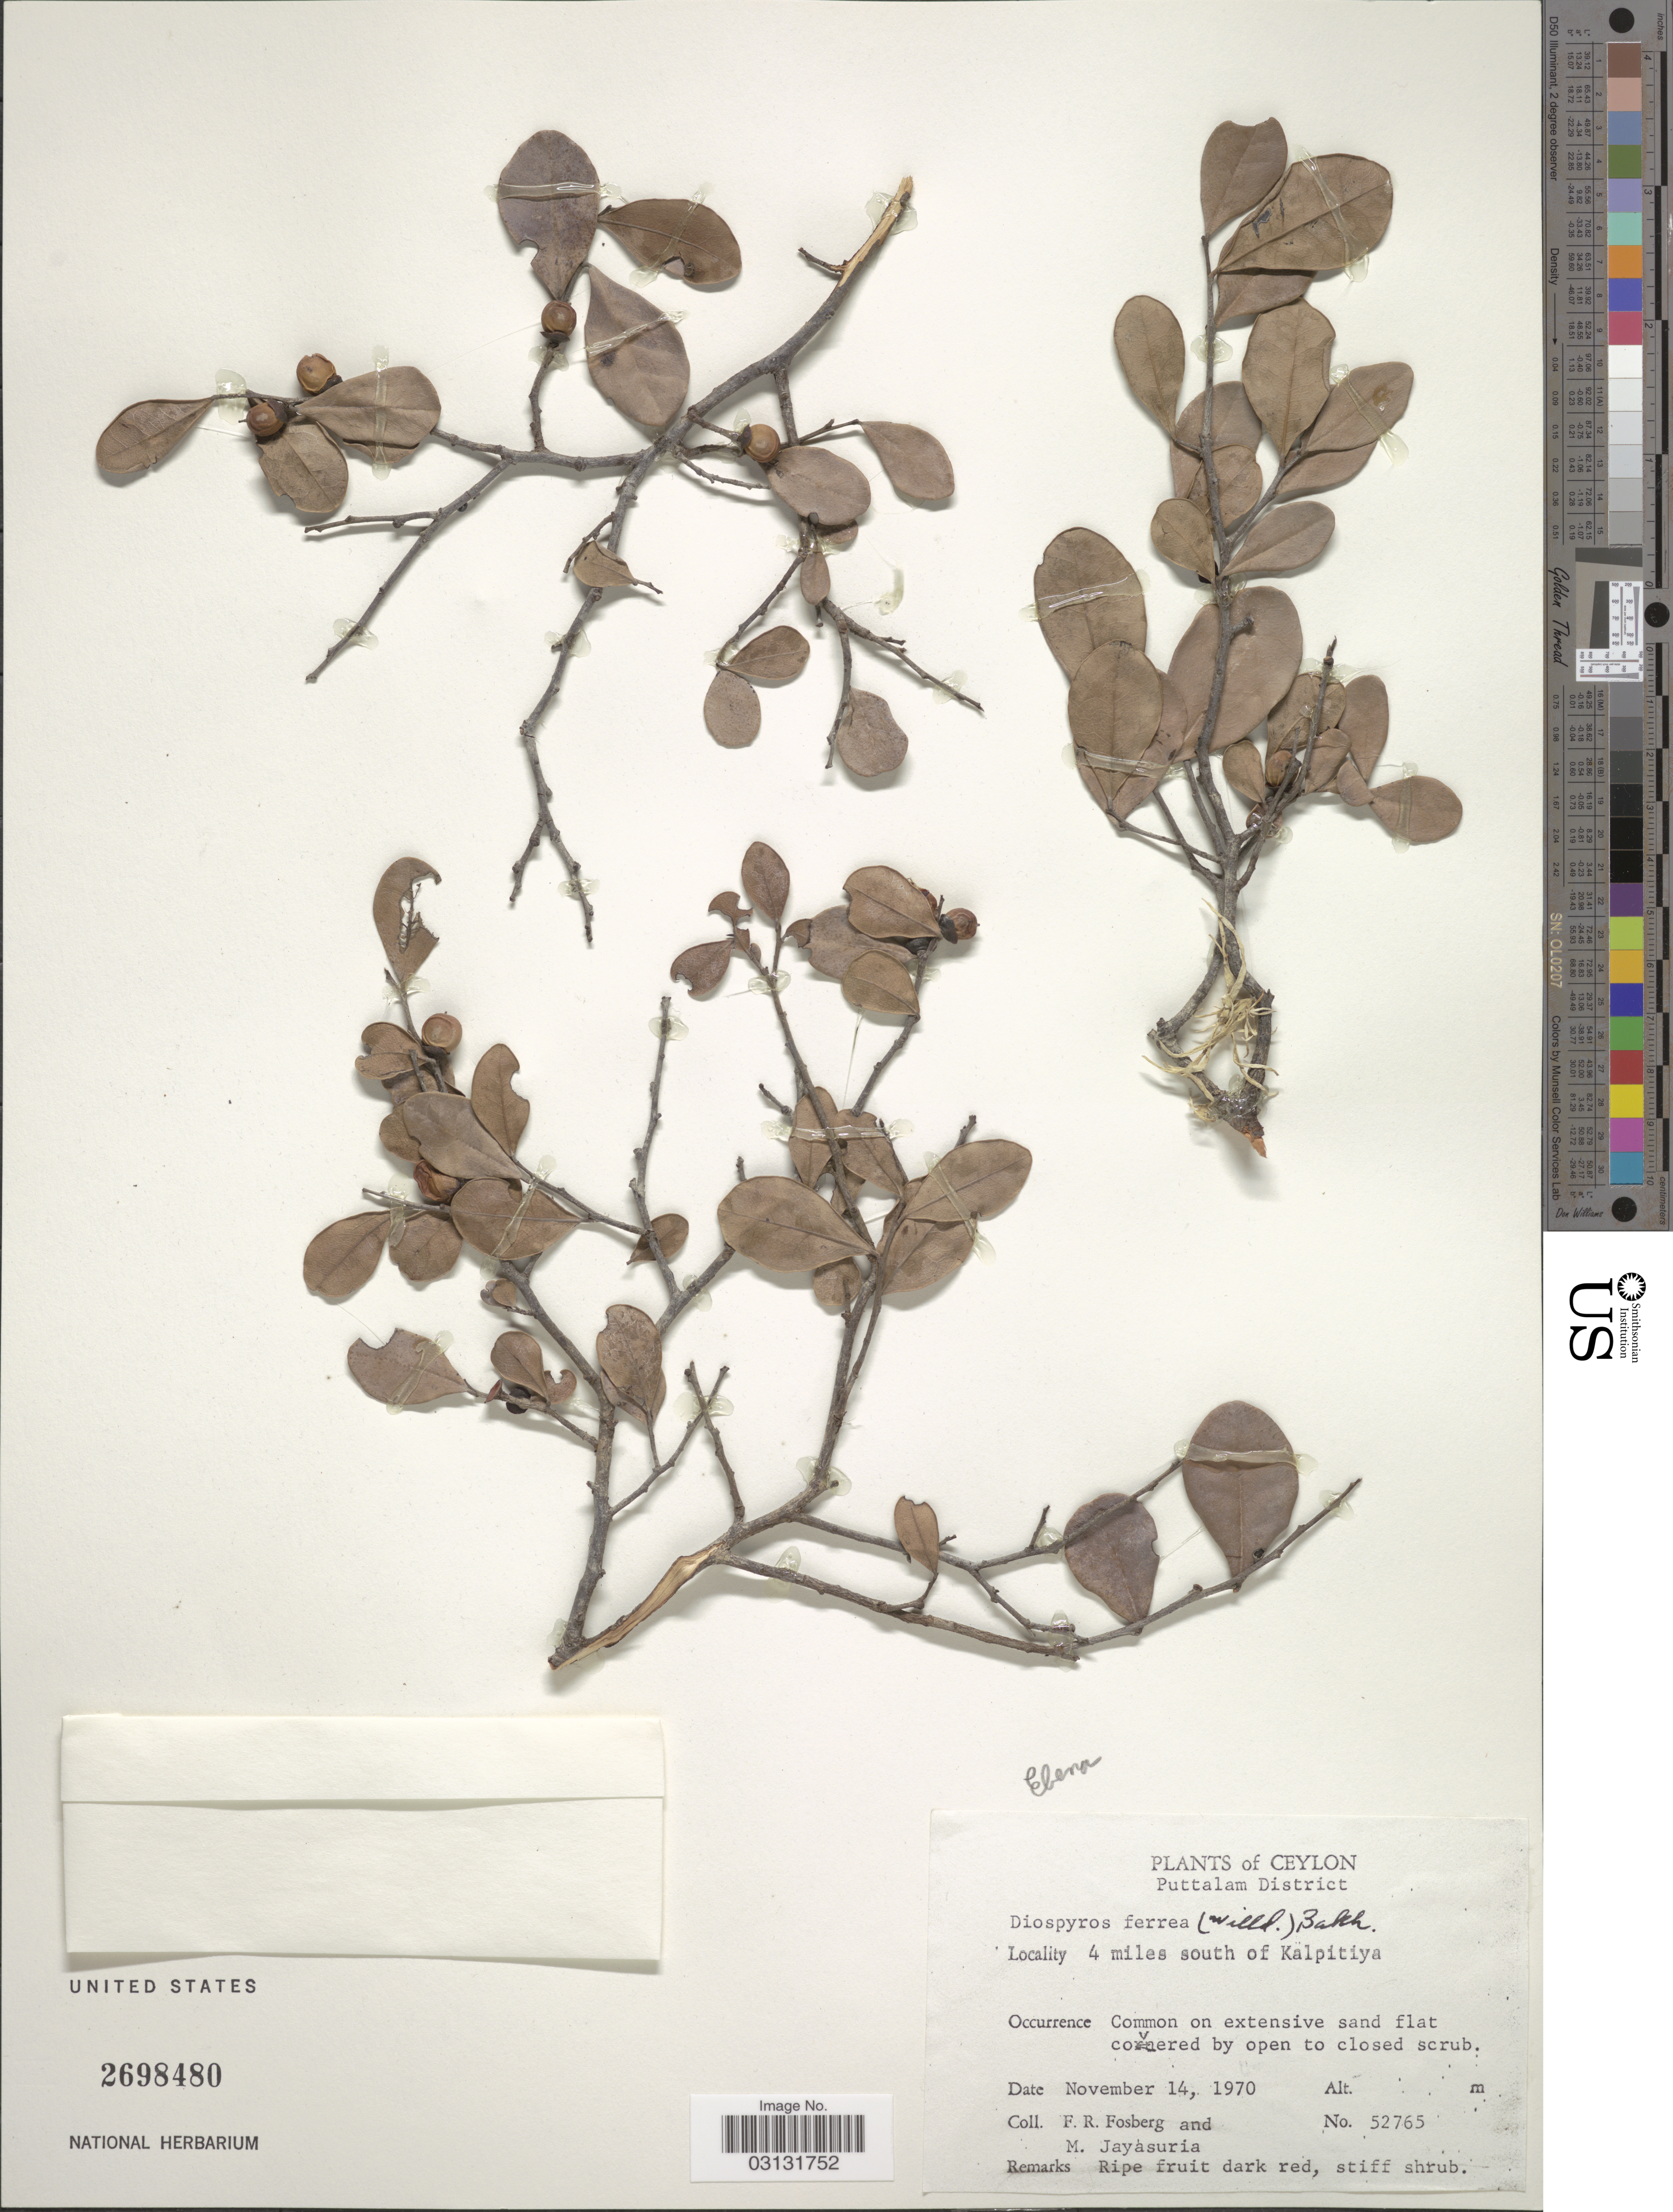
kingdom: Plantae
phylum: Tracheophyta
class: Magnoliopsida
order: Ericales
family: Ebenaceae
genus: Diospyros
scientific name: Diospyros ferrea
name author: (Willd.) Bakh.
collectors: F. R. Fosberg & M. Jayasuria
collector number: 52765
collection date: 1970-11-14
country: Sri Lanka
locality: Ceylon. Puttalam District. 4 miles south of Kalpitiya.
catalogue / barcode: US 2698480